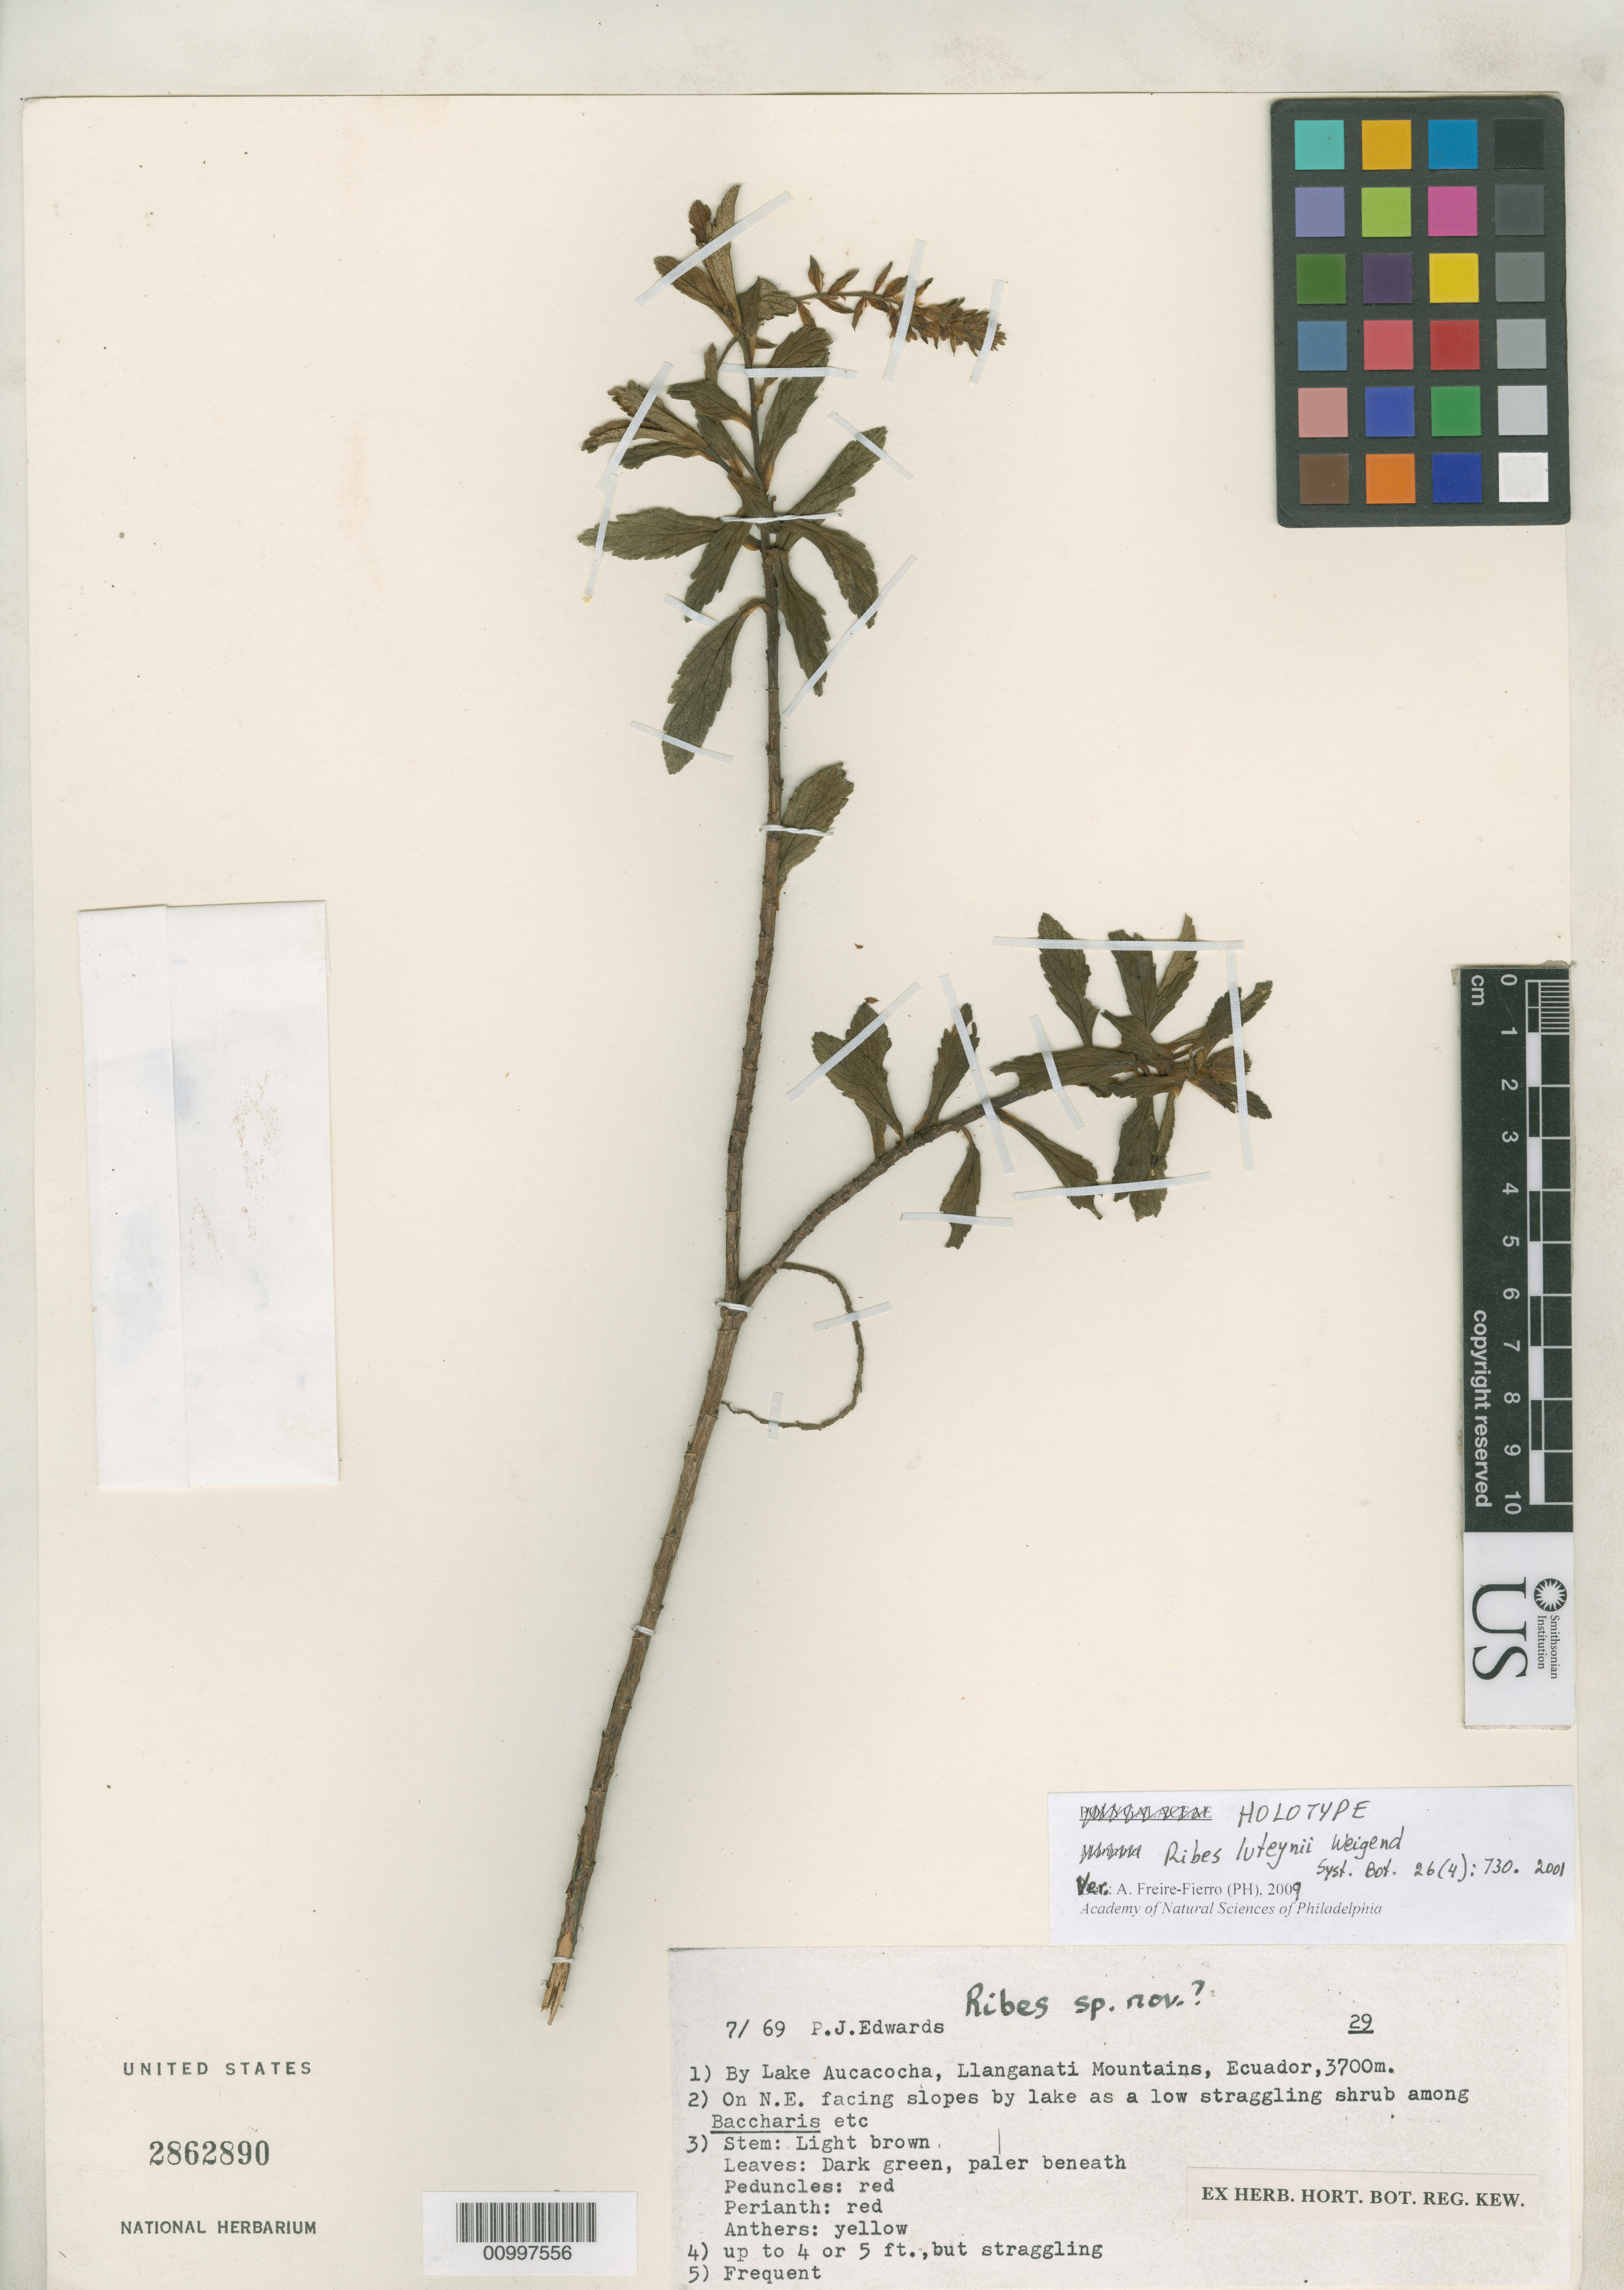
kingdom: Plantae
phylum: Tracheophyta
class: Magnoliopsida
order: Saxifragales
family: Grossulariaceae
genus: Ribes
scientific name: Ribes luteynii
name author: Weigend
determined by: Freire-Fierro, A.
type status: Holotype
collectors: P. Edwards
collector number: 29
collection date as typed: Jul 1969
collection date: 1969-07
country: Ecuador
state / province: Tungurahua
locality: By Lake Aucacocha, Llanganati Mountains.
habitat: On N.E. facing slopes by lake as a low straggling shrub among Baccharis etc.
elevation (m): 3700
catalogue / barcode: US 2862890